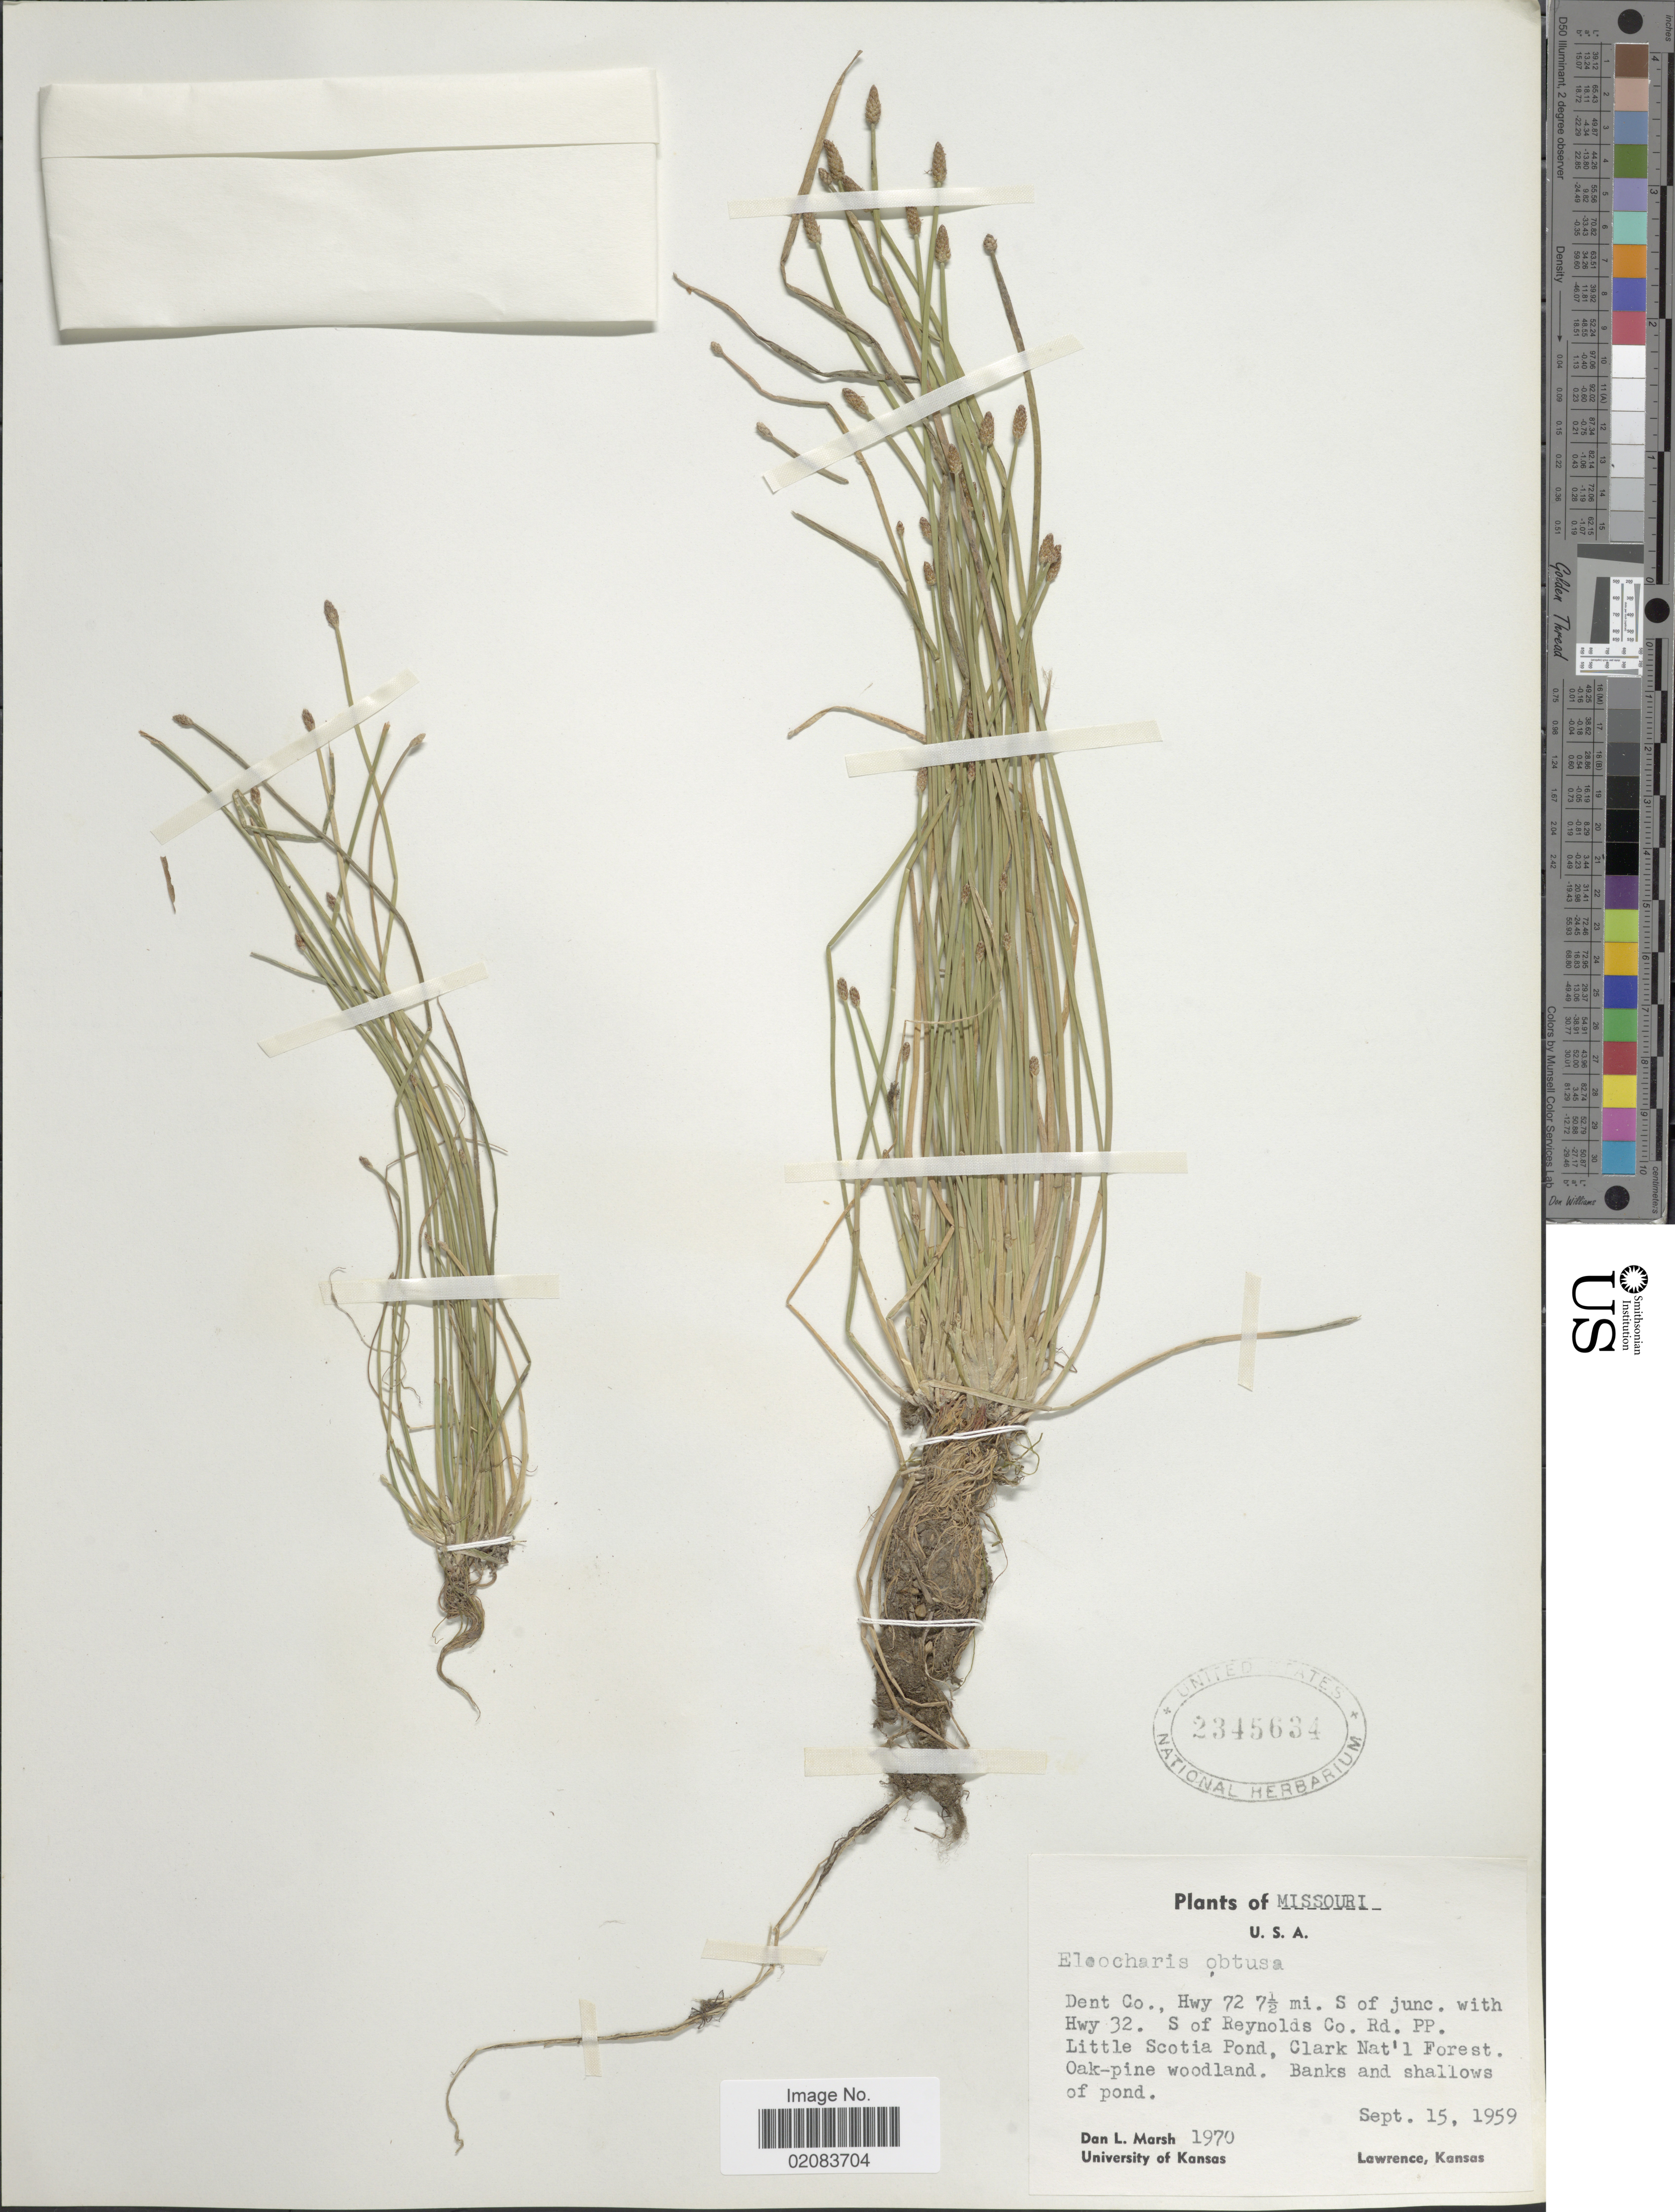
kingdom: Plantae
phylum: Tracheophyta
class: Liliopsida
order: Poales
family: Cyperaceae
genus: Eleocharis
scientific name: Eleocharis obtusa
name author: (Willd.) Schult.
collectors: D. L. Marsh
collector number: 1970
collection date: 1959-09-15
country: United States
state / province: Missouri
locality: Dent Co., Hwy. 72 71/2 mi. S. of junct. with Hwy 32. S of Reynolds Co. Rd. PP., Little Scotia Pond, Clark Nat'l Forest, oak-pine woodland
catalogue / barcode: US 2345634